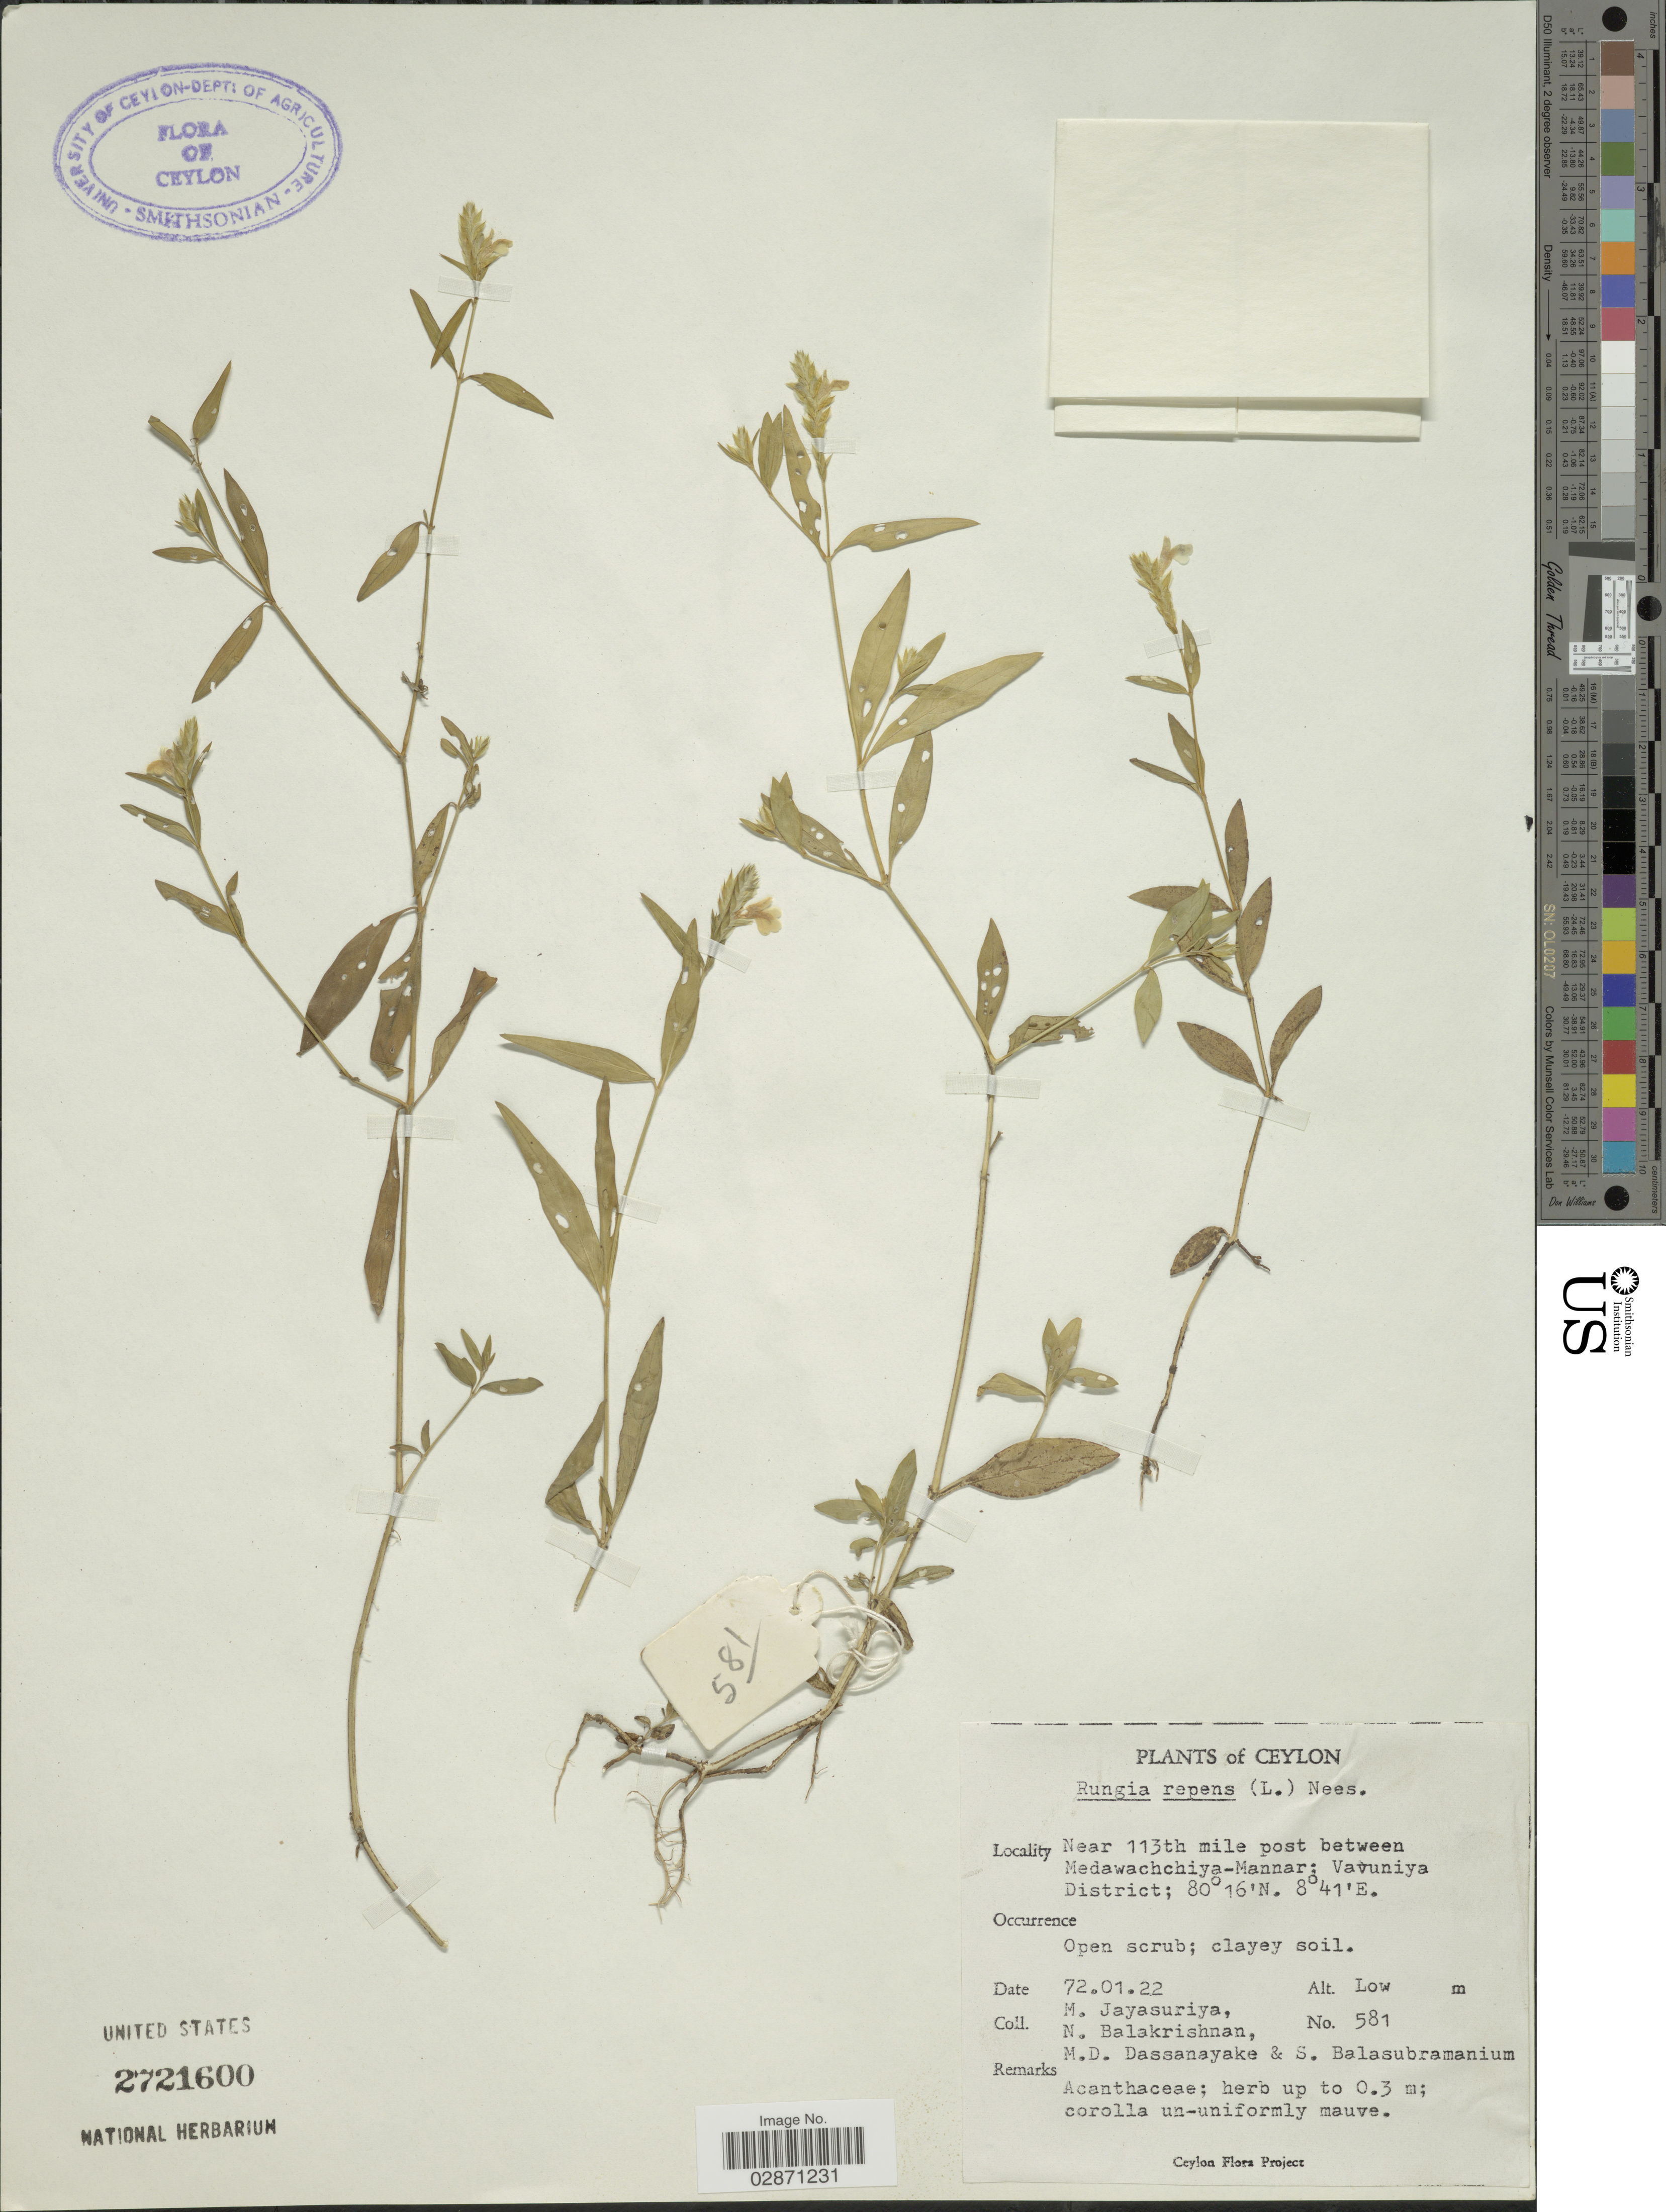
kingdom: Plantae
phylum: Tracheophyta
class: Magnoliopsida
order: Lamiales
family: Acanthaceae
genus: Rungia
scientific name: Rungia repens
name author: (L.) Nees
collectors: M. Jayasuriya, N. Balakrishnan, M. D. Dassanayake & S. Balasubramanium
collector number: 581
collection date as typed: Transcribed d/m/y: 22/1/72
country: Sri Lanka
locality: Ceylon. Near 113th mile post between Medawachchiya-Mannar: Vavuniya District.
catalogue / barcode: US 2721600